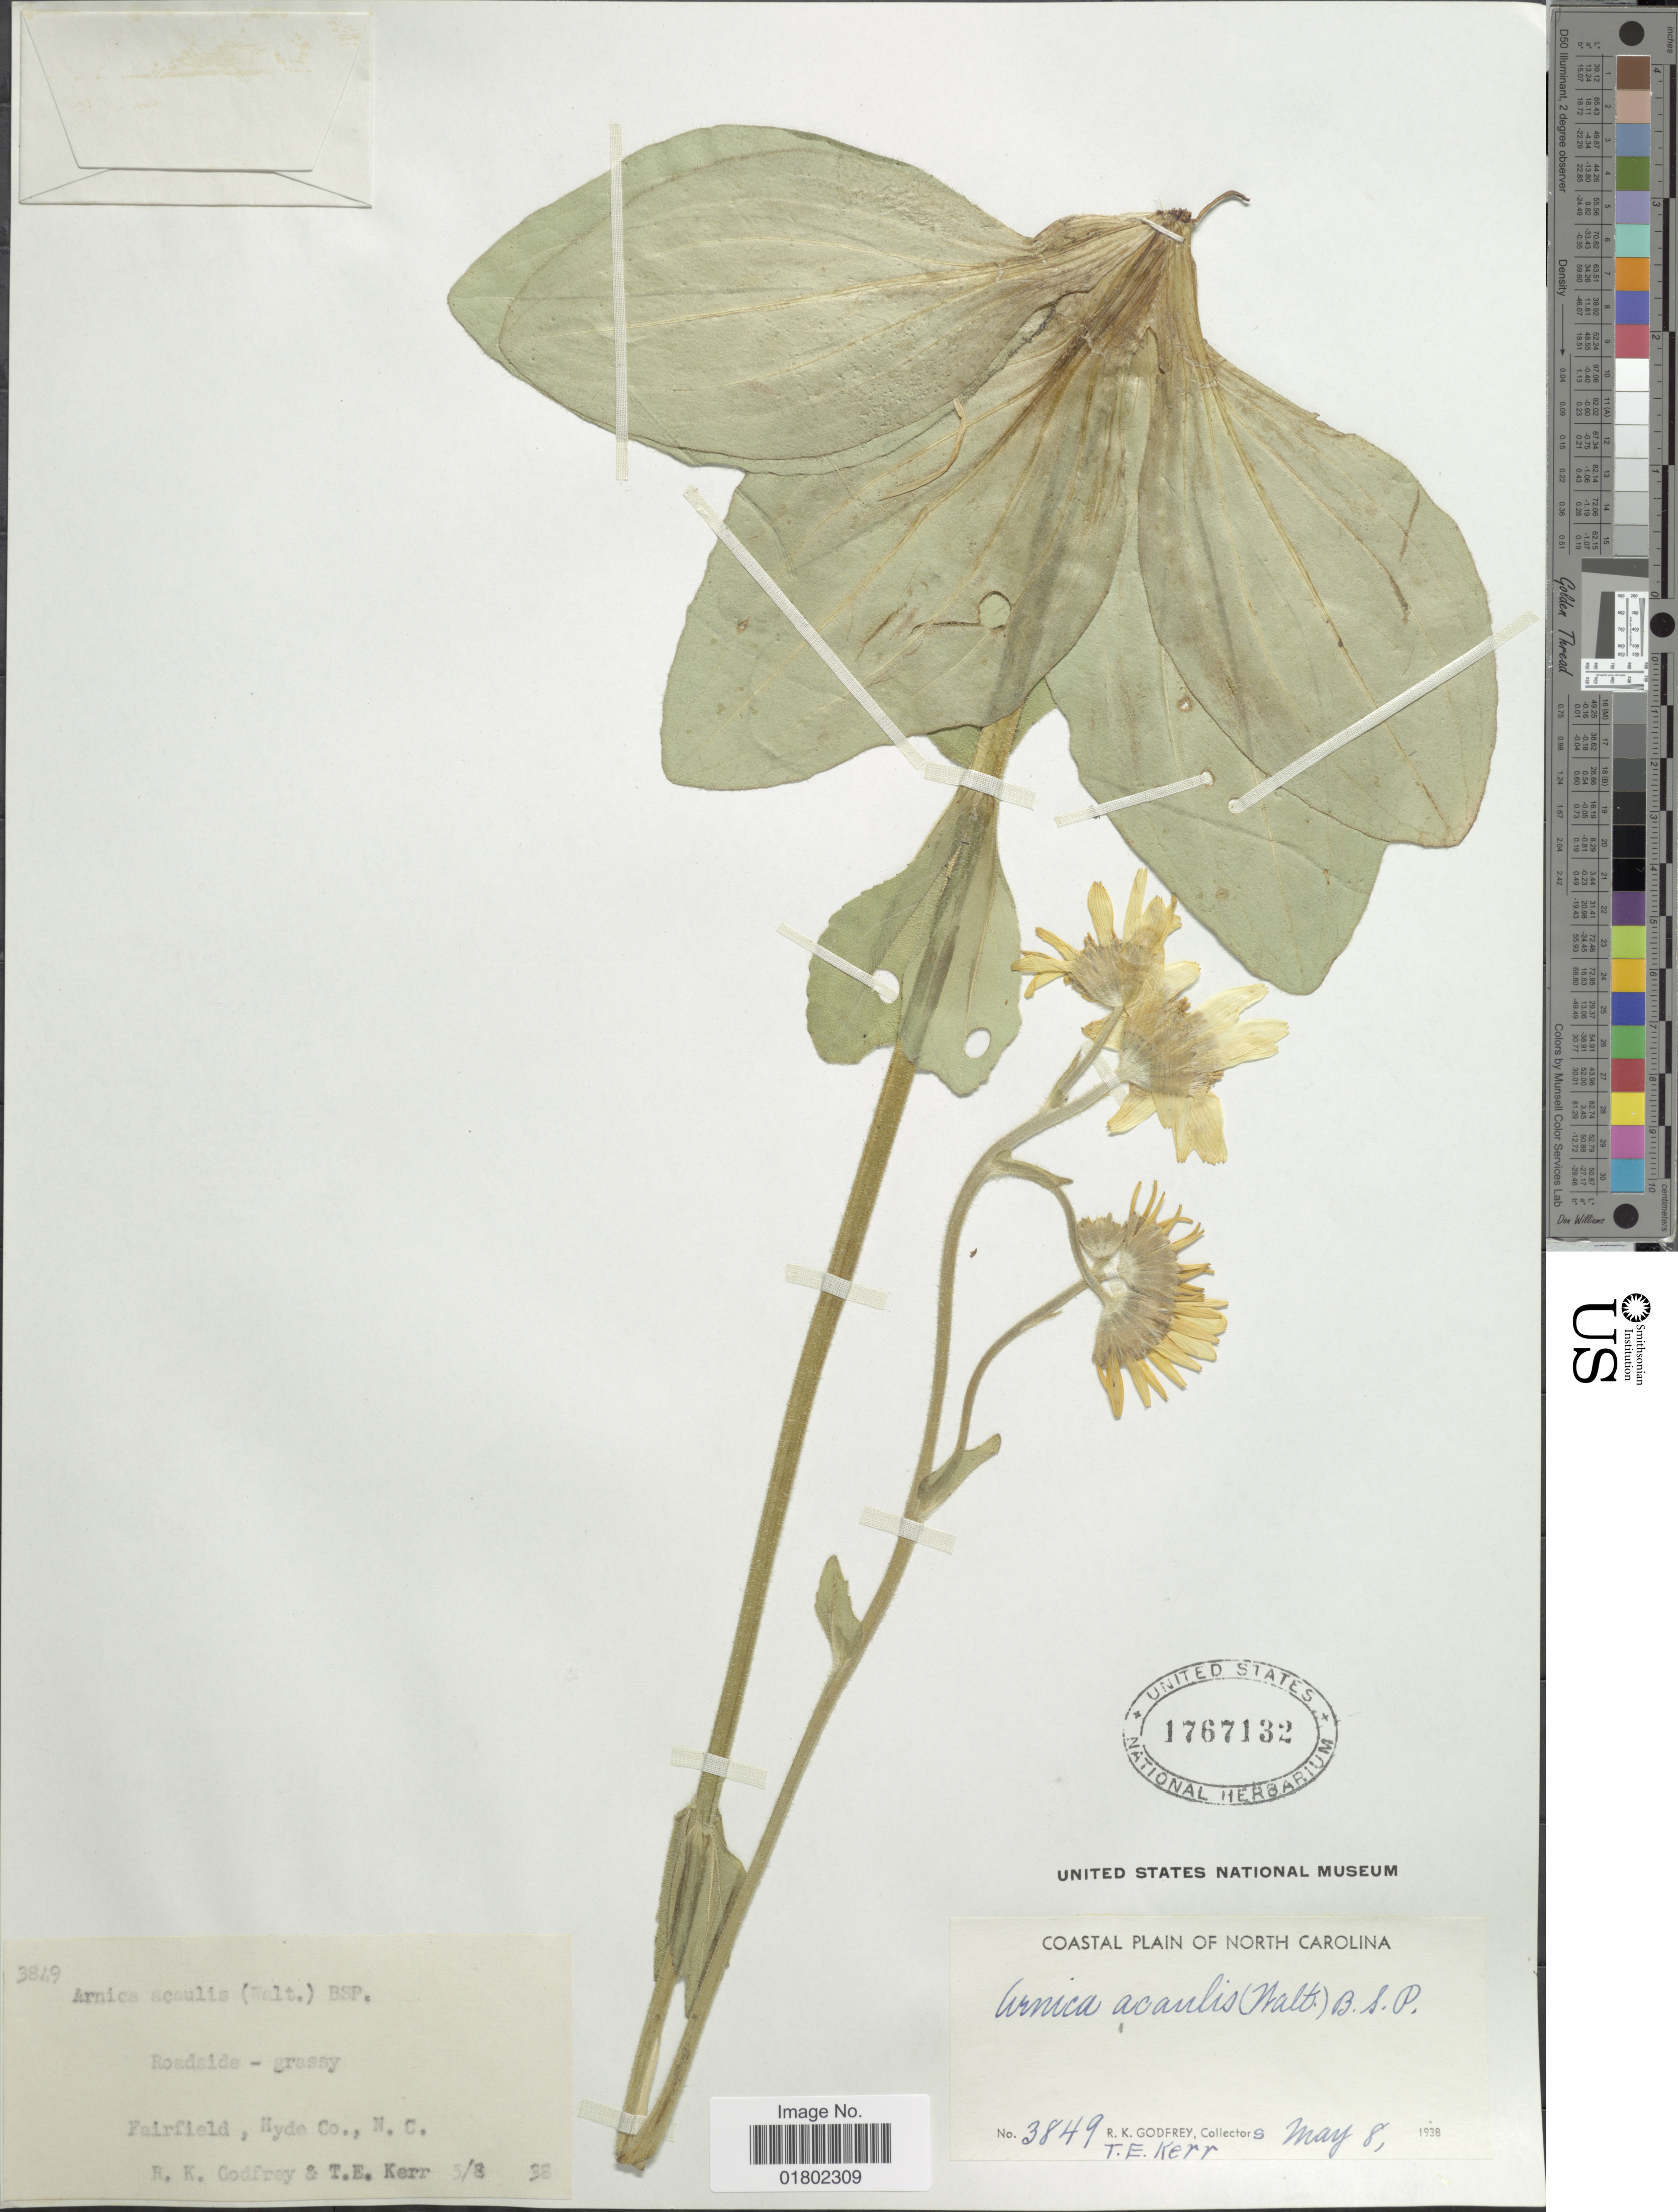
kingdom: Plantae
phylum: Tracheophyta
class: Magnoliopsida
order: Asterales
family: Asteraceae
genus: Arnica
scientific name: Arnica acaulis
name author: (Walter) Britton, Stearns & Poggenb.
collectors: R. K. Godfrey & T. E. Kerr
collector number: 3849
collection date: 1938-05-08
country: United States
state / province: North Carolina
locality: Fairfield, Hyde Co.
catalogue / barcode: US 1767132